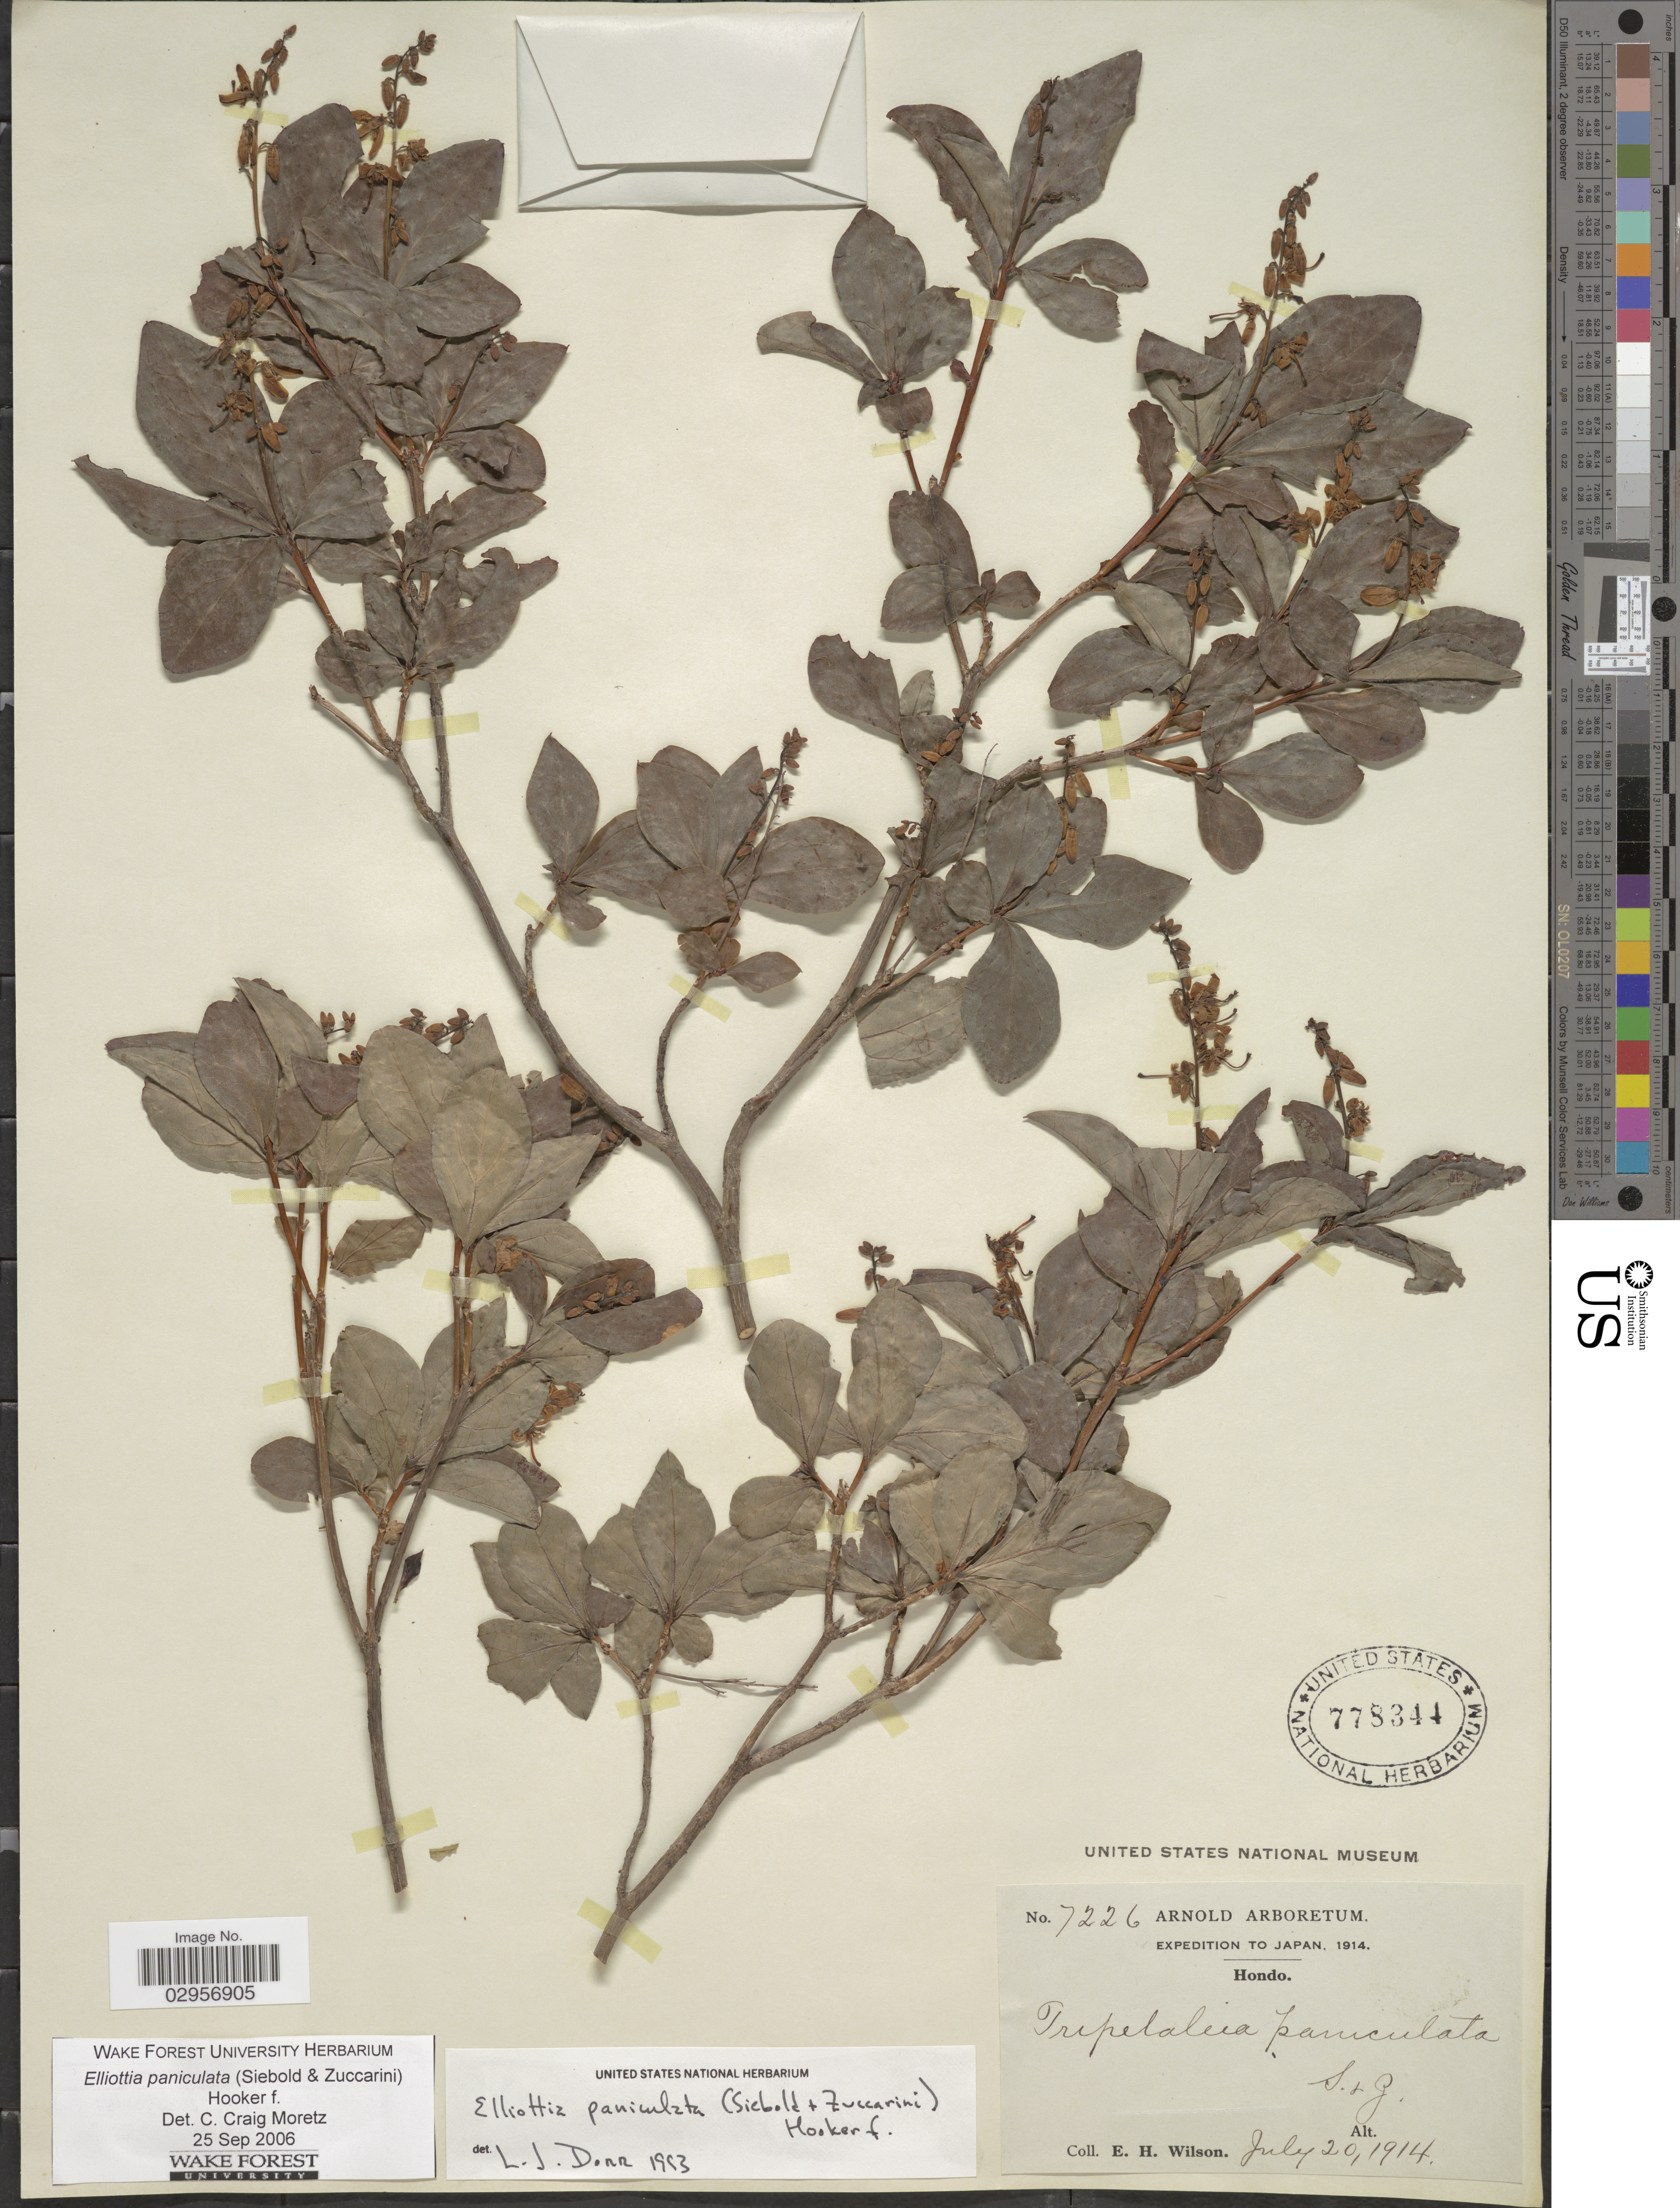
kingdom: Plantae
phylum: Tracheophyta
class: Magnoliopsida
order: Ericales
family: Ericaceae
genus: Elliottia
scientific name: Elliottia paniculata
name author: (Siebold & Zucc.) Benth. & Hook. f.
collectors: E. Wilson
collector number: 7226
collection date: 1914-07-20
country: Japan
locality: Hondo.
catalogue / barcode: US 778344